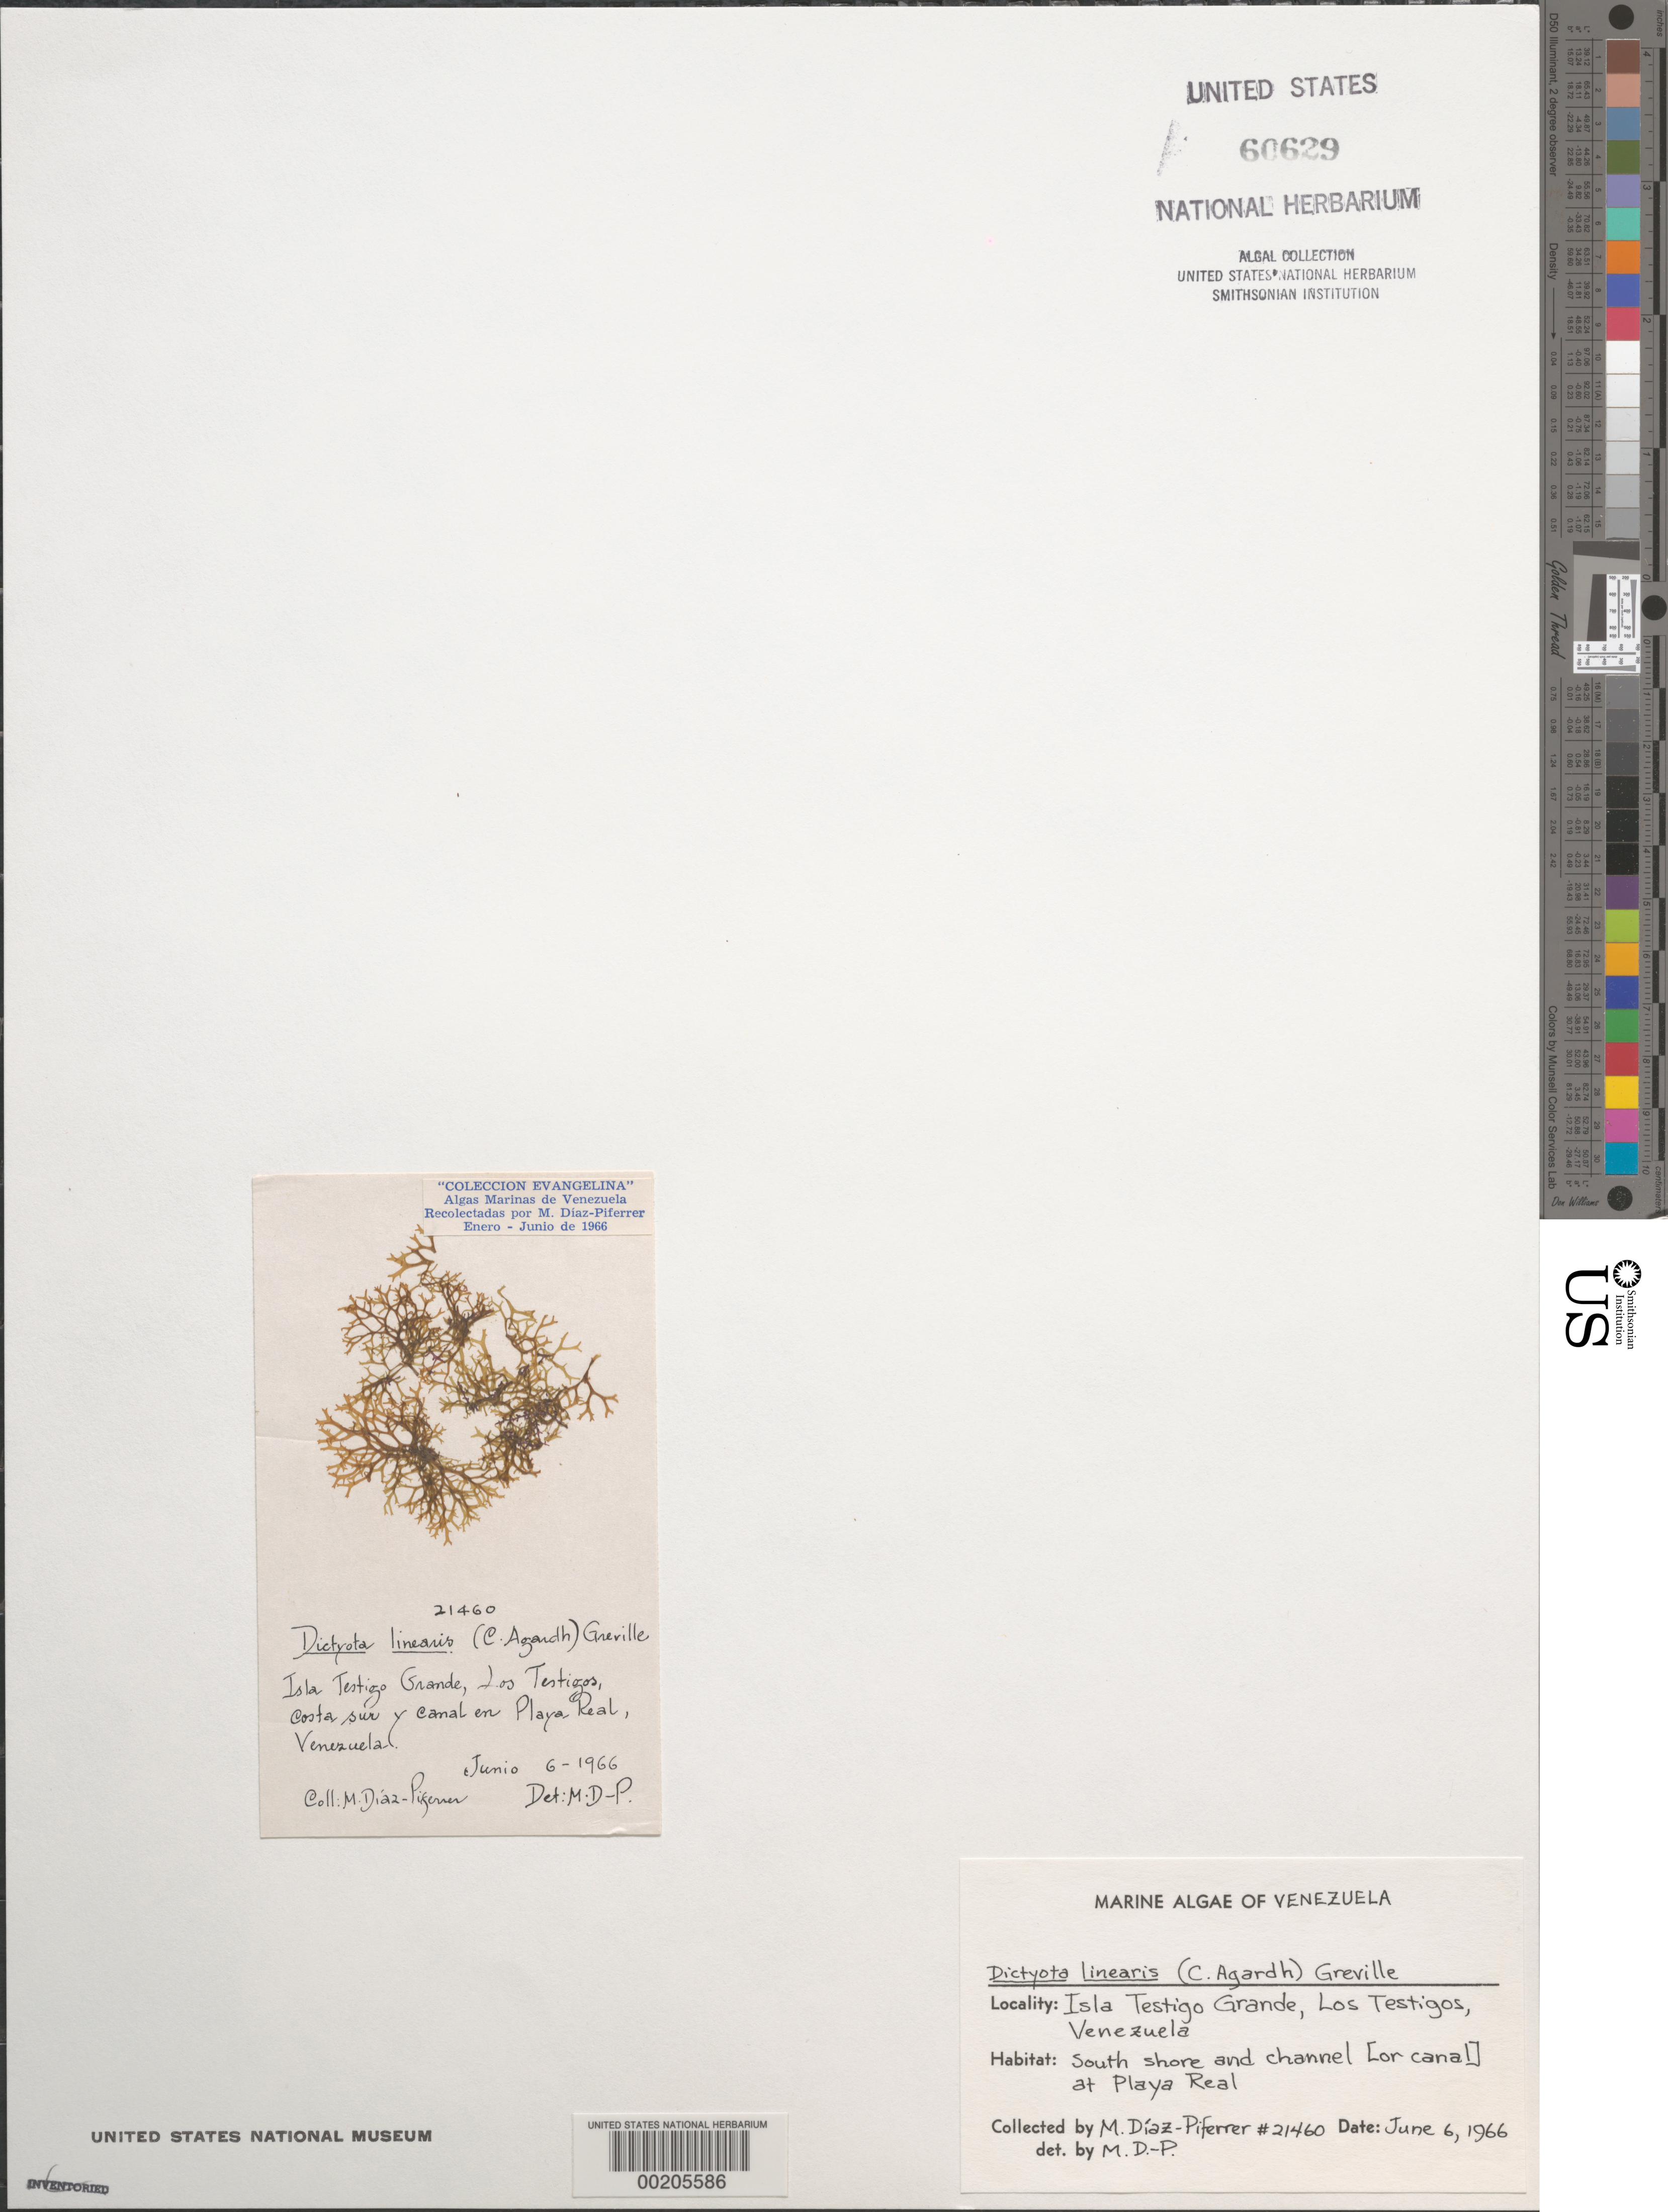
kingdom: Chromista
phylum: Ochrophyta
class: Phaeophyceae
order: Dictyotales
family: Dictyotaceae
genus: Dictyota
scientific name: Dictyota linearis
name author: (C. Agardh) Grev.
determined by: Diaz-Piferrer, M.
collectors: M. Diaz-Piferrer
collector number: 21460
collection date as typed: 06 Jun 1966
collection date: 1966-06-06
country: Venezuela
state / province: Dependencias Federales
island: Isla Testigo Grande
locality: Playa Real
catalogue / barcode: US 60629